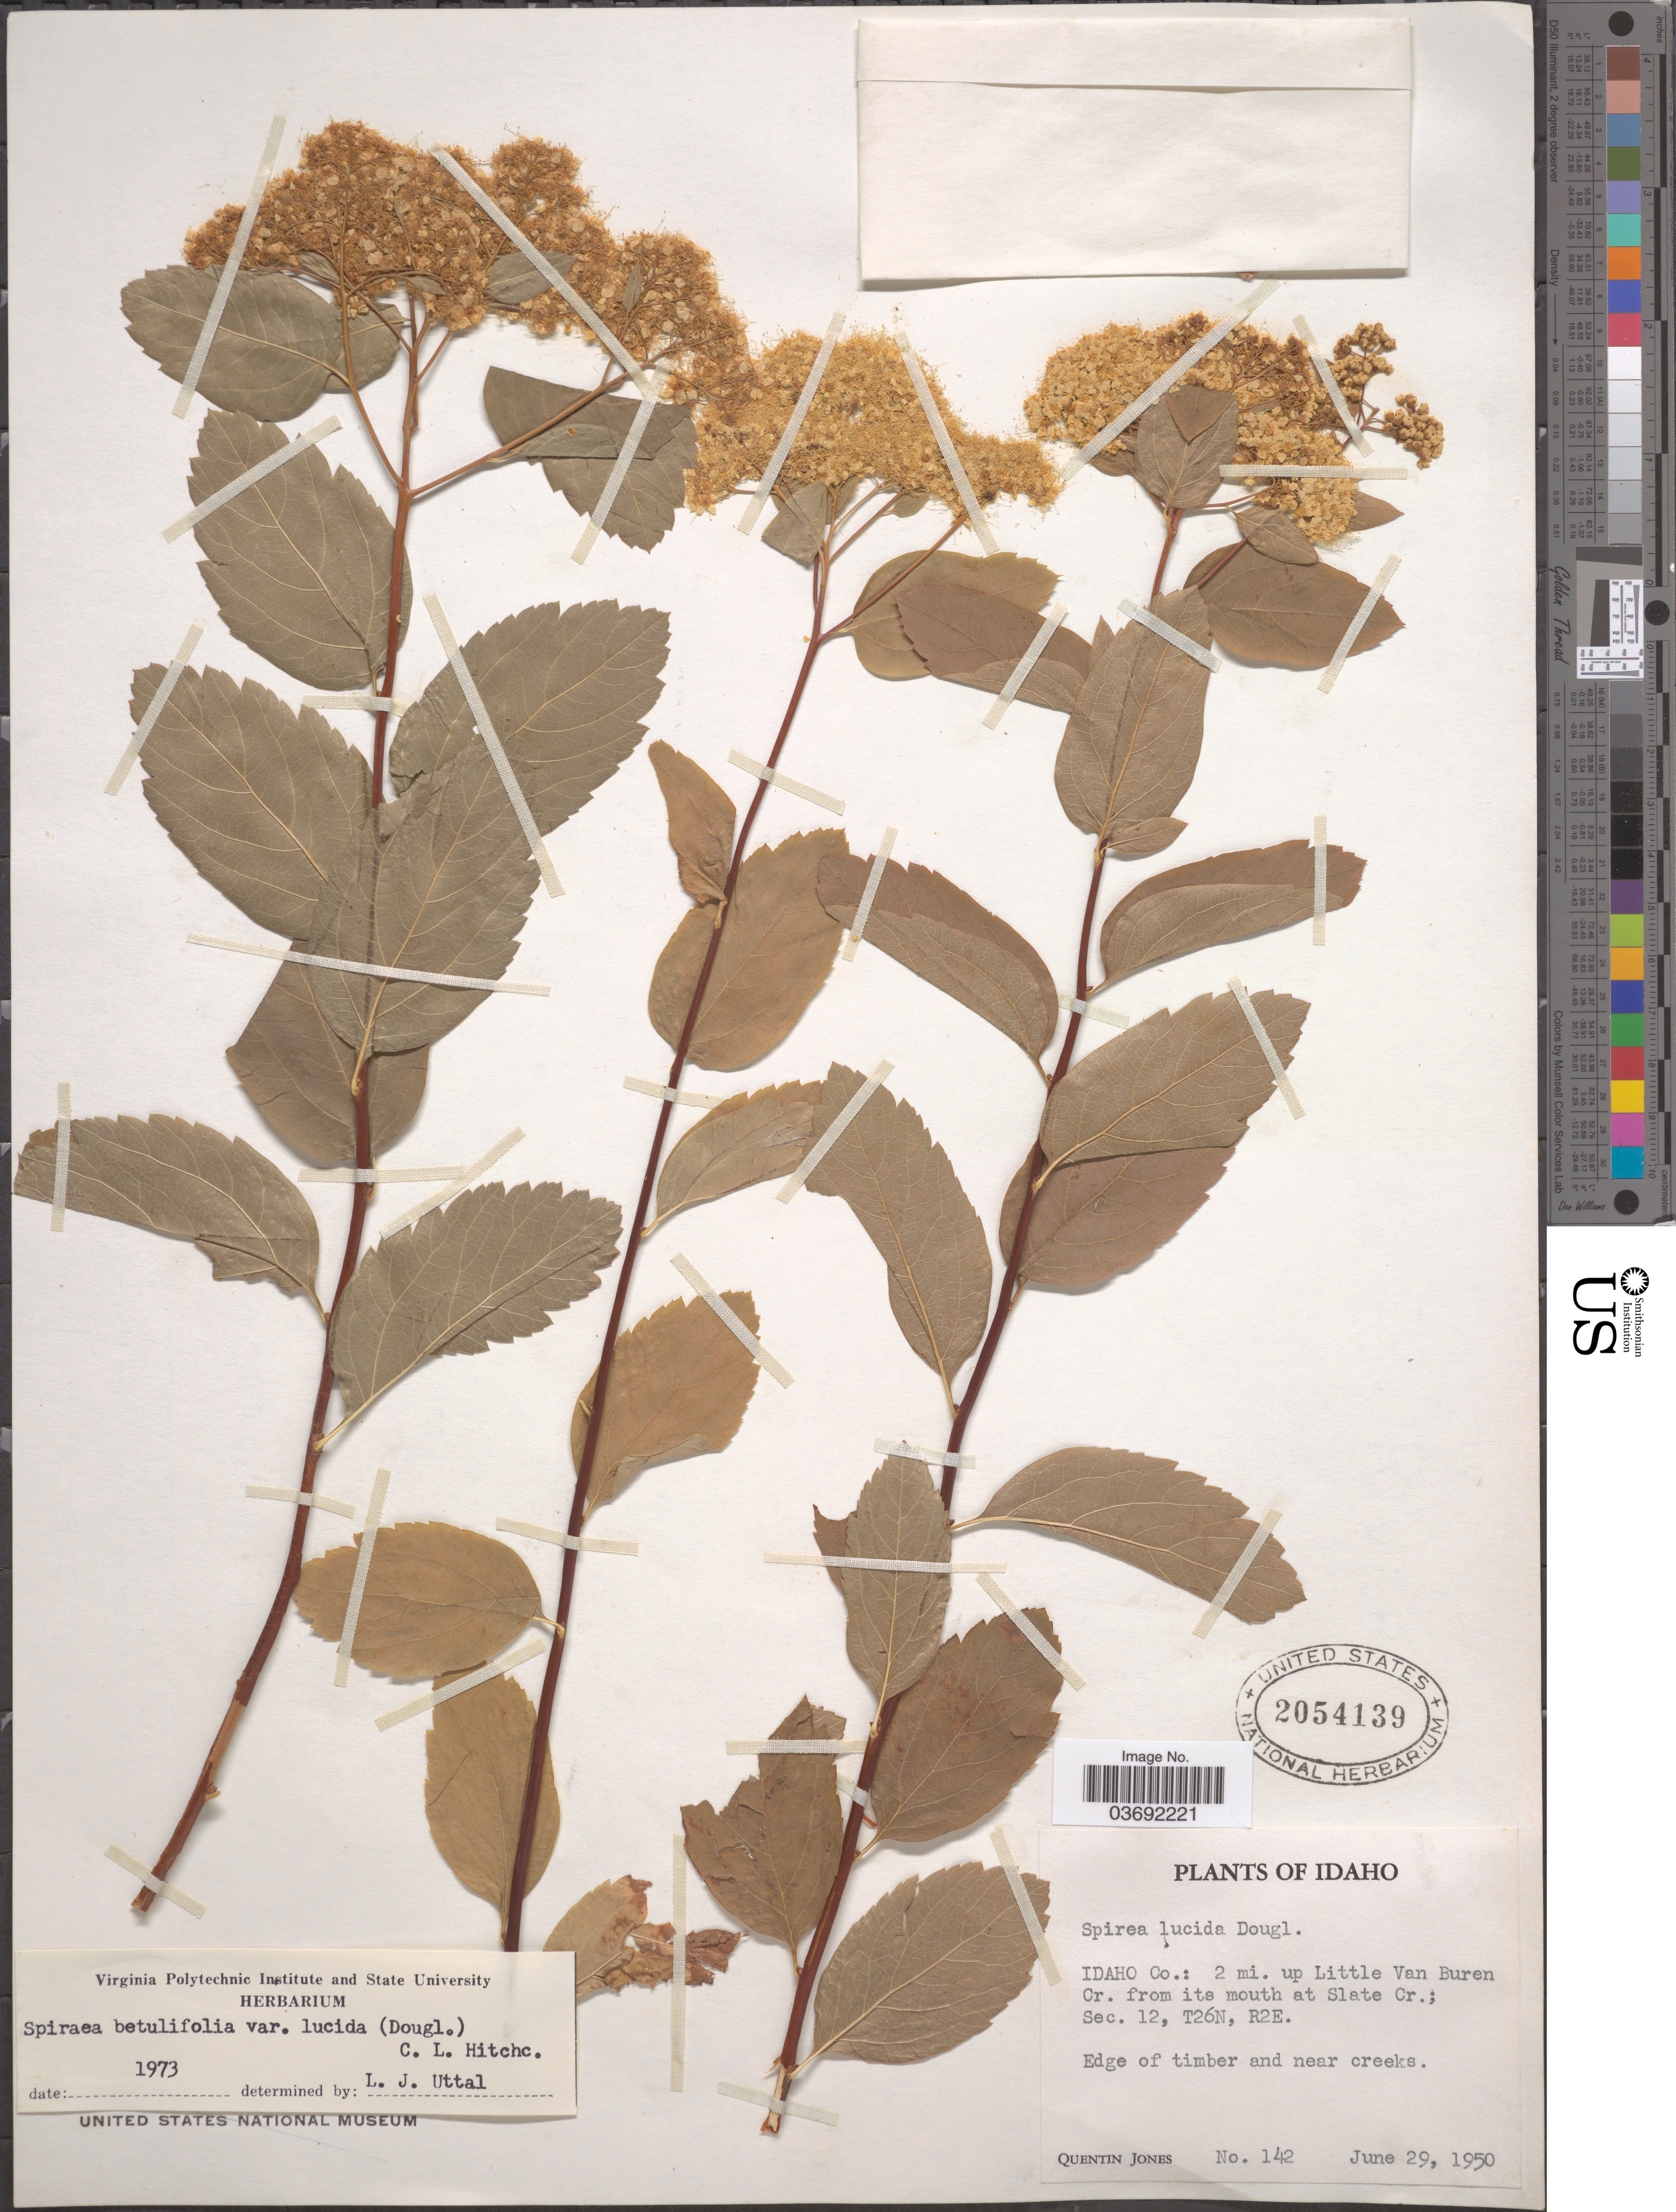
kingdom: Plantae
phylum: Tracheophyta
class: Magnoliopsida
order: Rosales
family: Rosaceae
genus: Spiraea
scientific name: Spiraea betulifolia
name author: Pall.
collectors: Q. Jones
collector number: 142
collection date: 1950-06-29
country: United States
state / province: Idaho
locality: Idaho Co.: 2 mi. up Little Van Buren Cr. from its mouth at Slate Cr.; Sec. 12, T26N, R2E.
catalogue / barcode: US 2054139